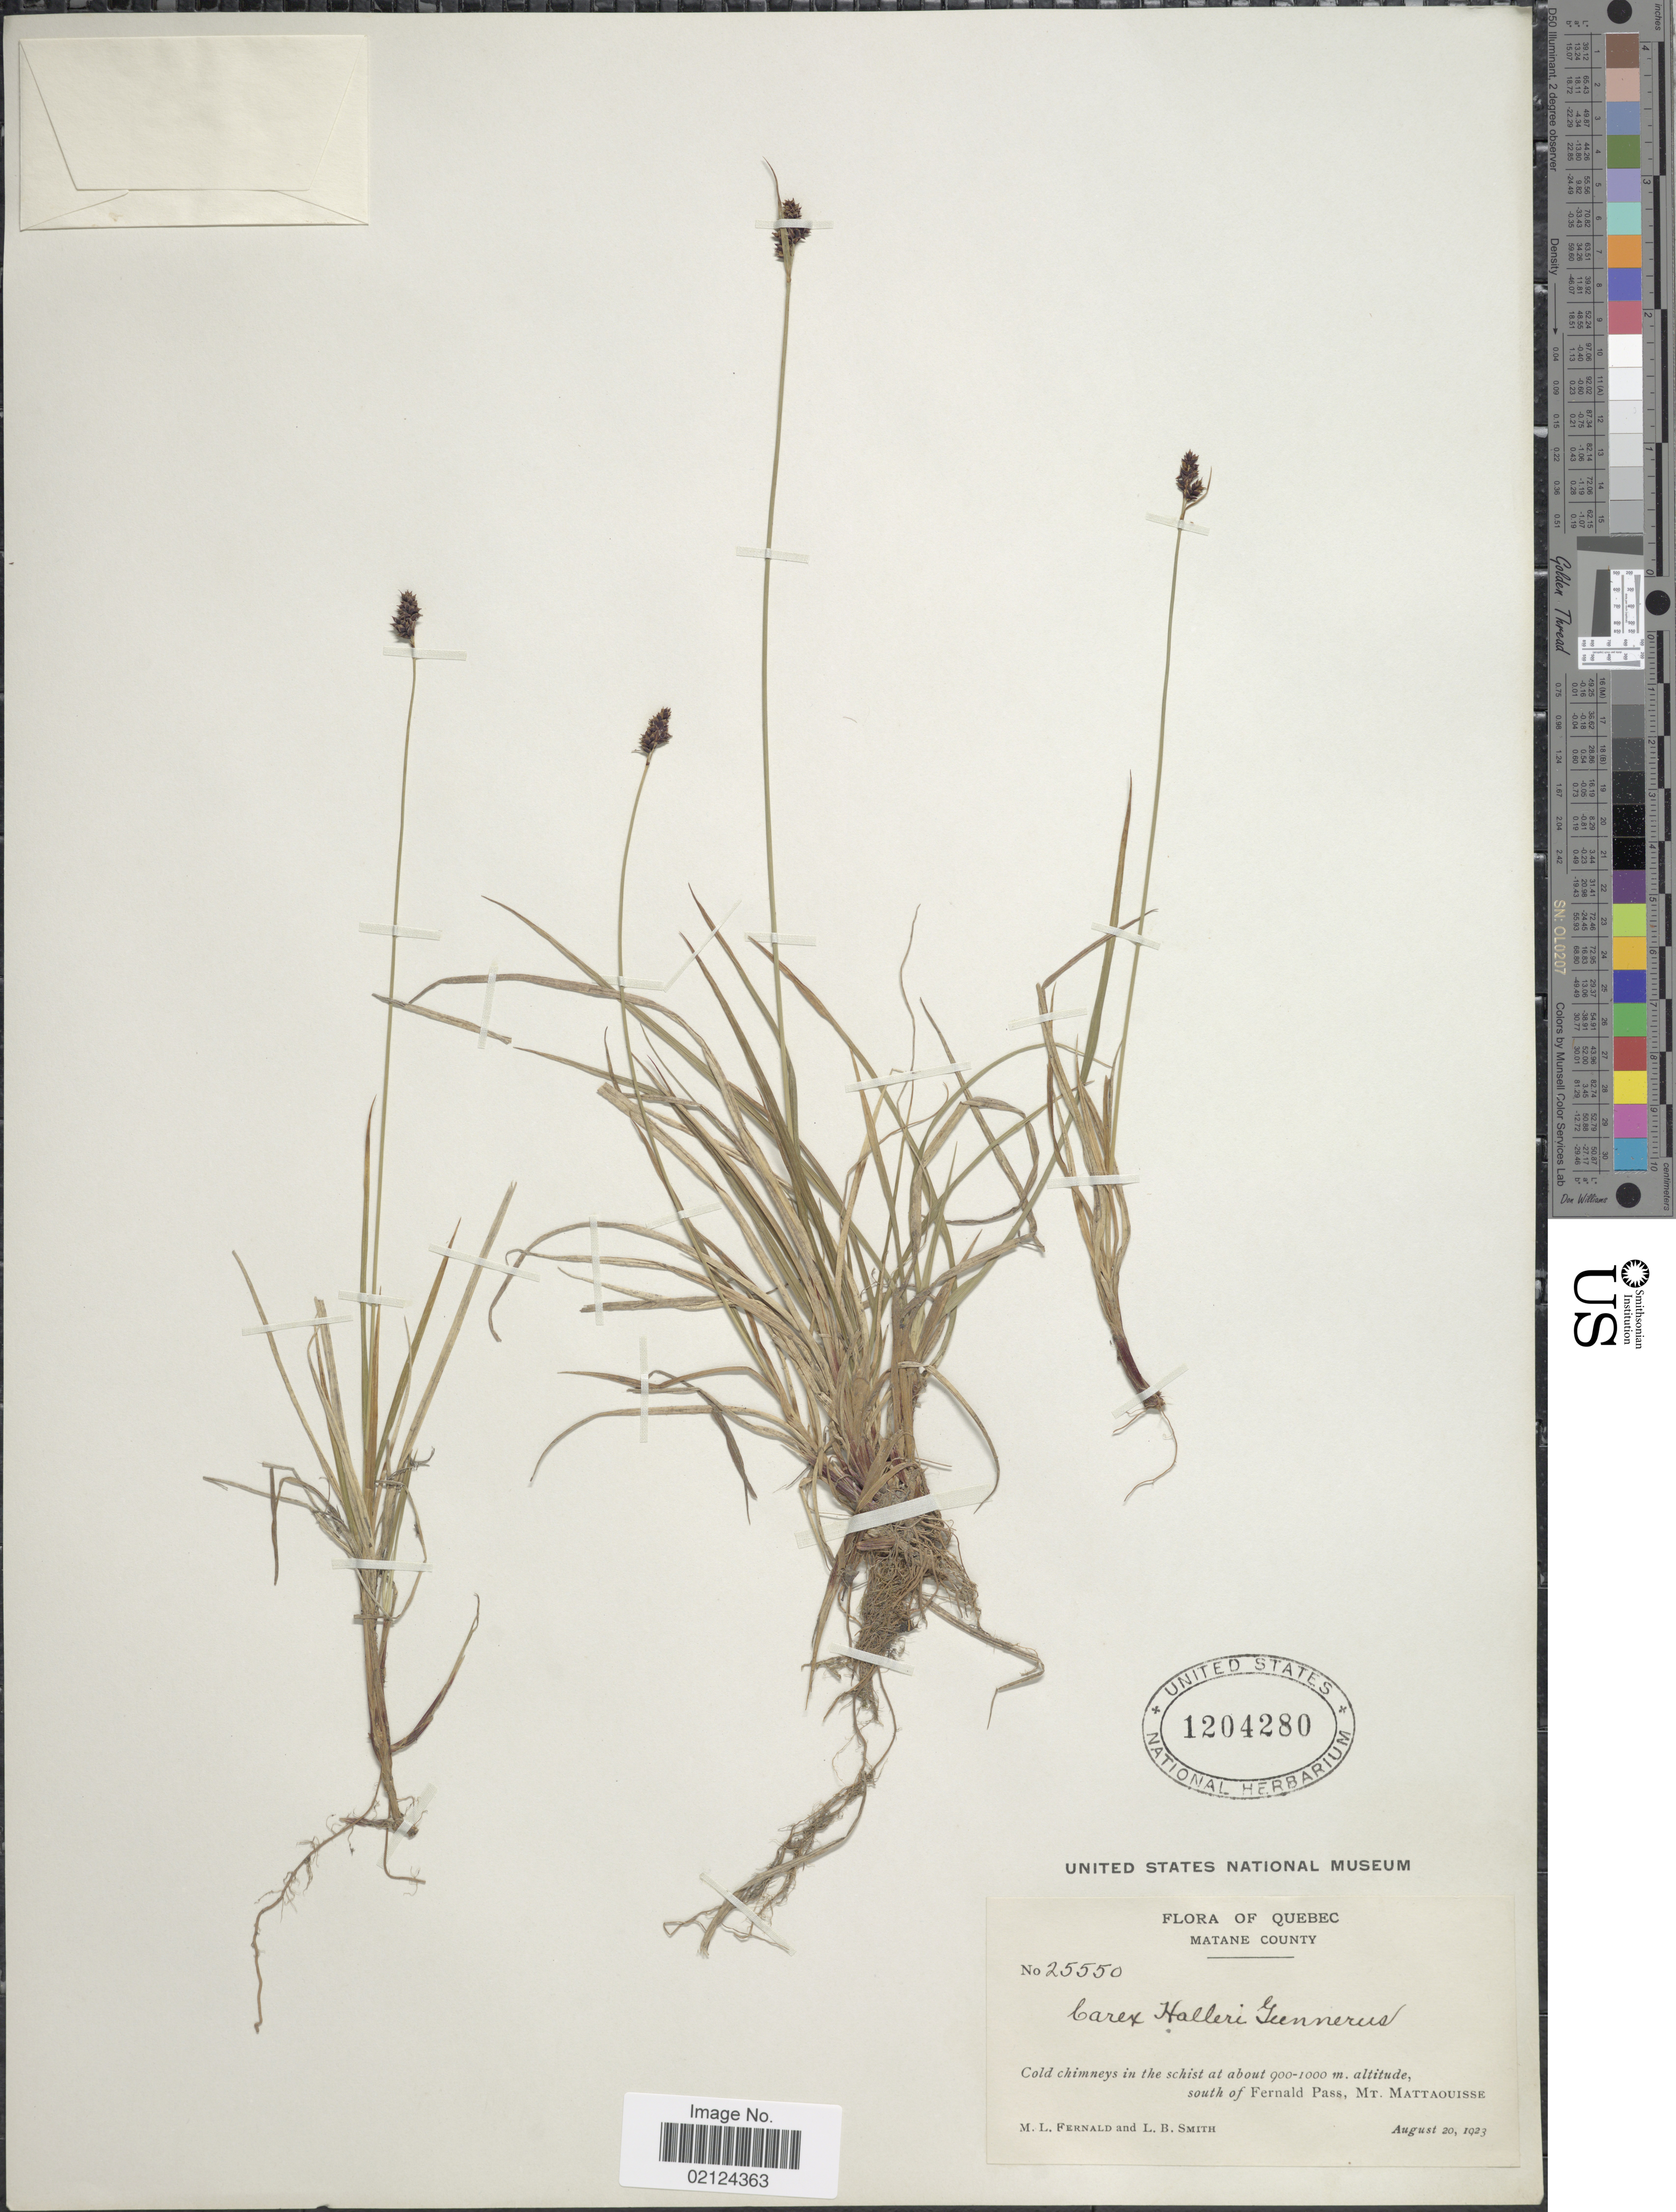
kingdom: Plantae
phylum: Tracheophyta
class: Liliopsida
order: Poales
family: Cyperaceae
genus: Carex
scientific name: Carex media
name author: R. Br.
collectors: M. L. Fernald & L. Smith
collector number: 25550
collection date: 1923-08-20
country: Canada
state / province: Quebec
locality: Matane County, South of Fernald Pass, Mt. Mattaouisse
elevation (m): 900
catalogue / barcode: US 1204280